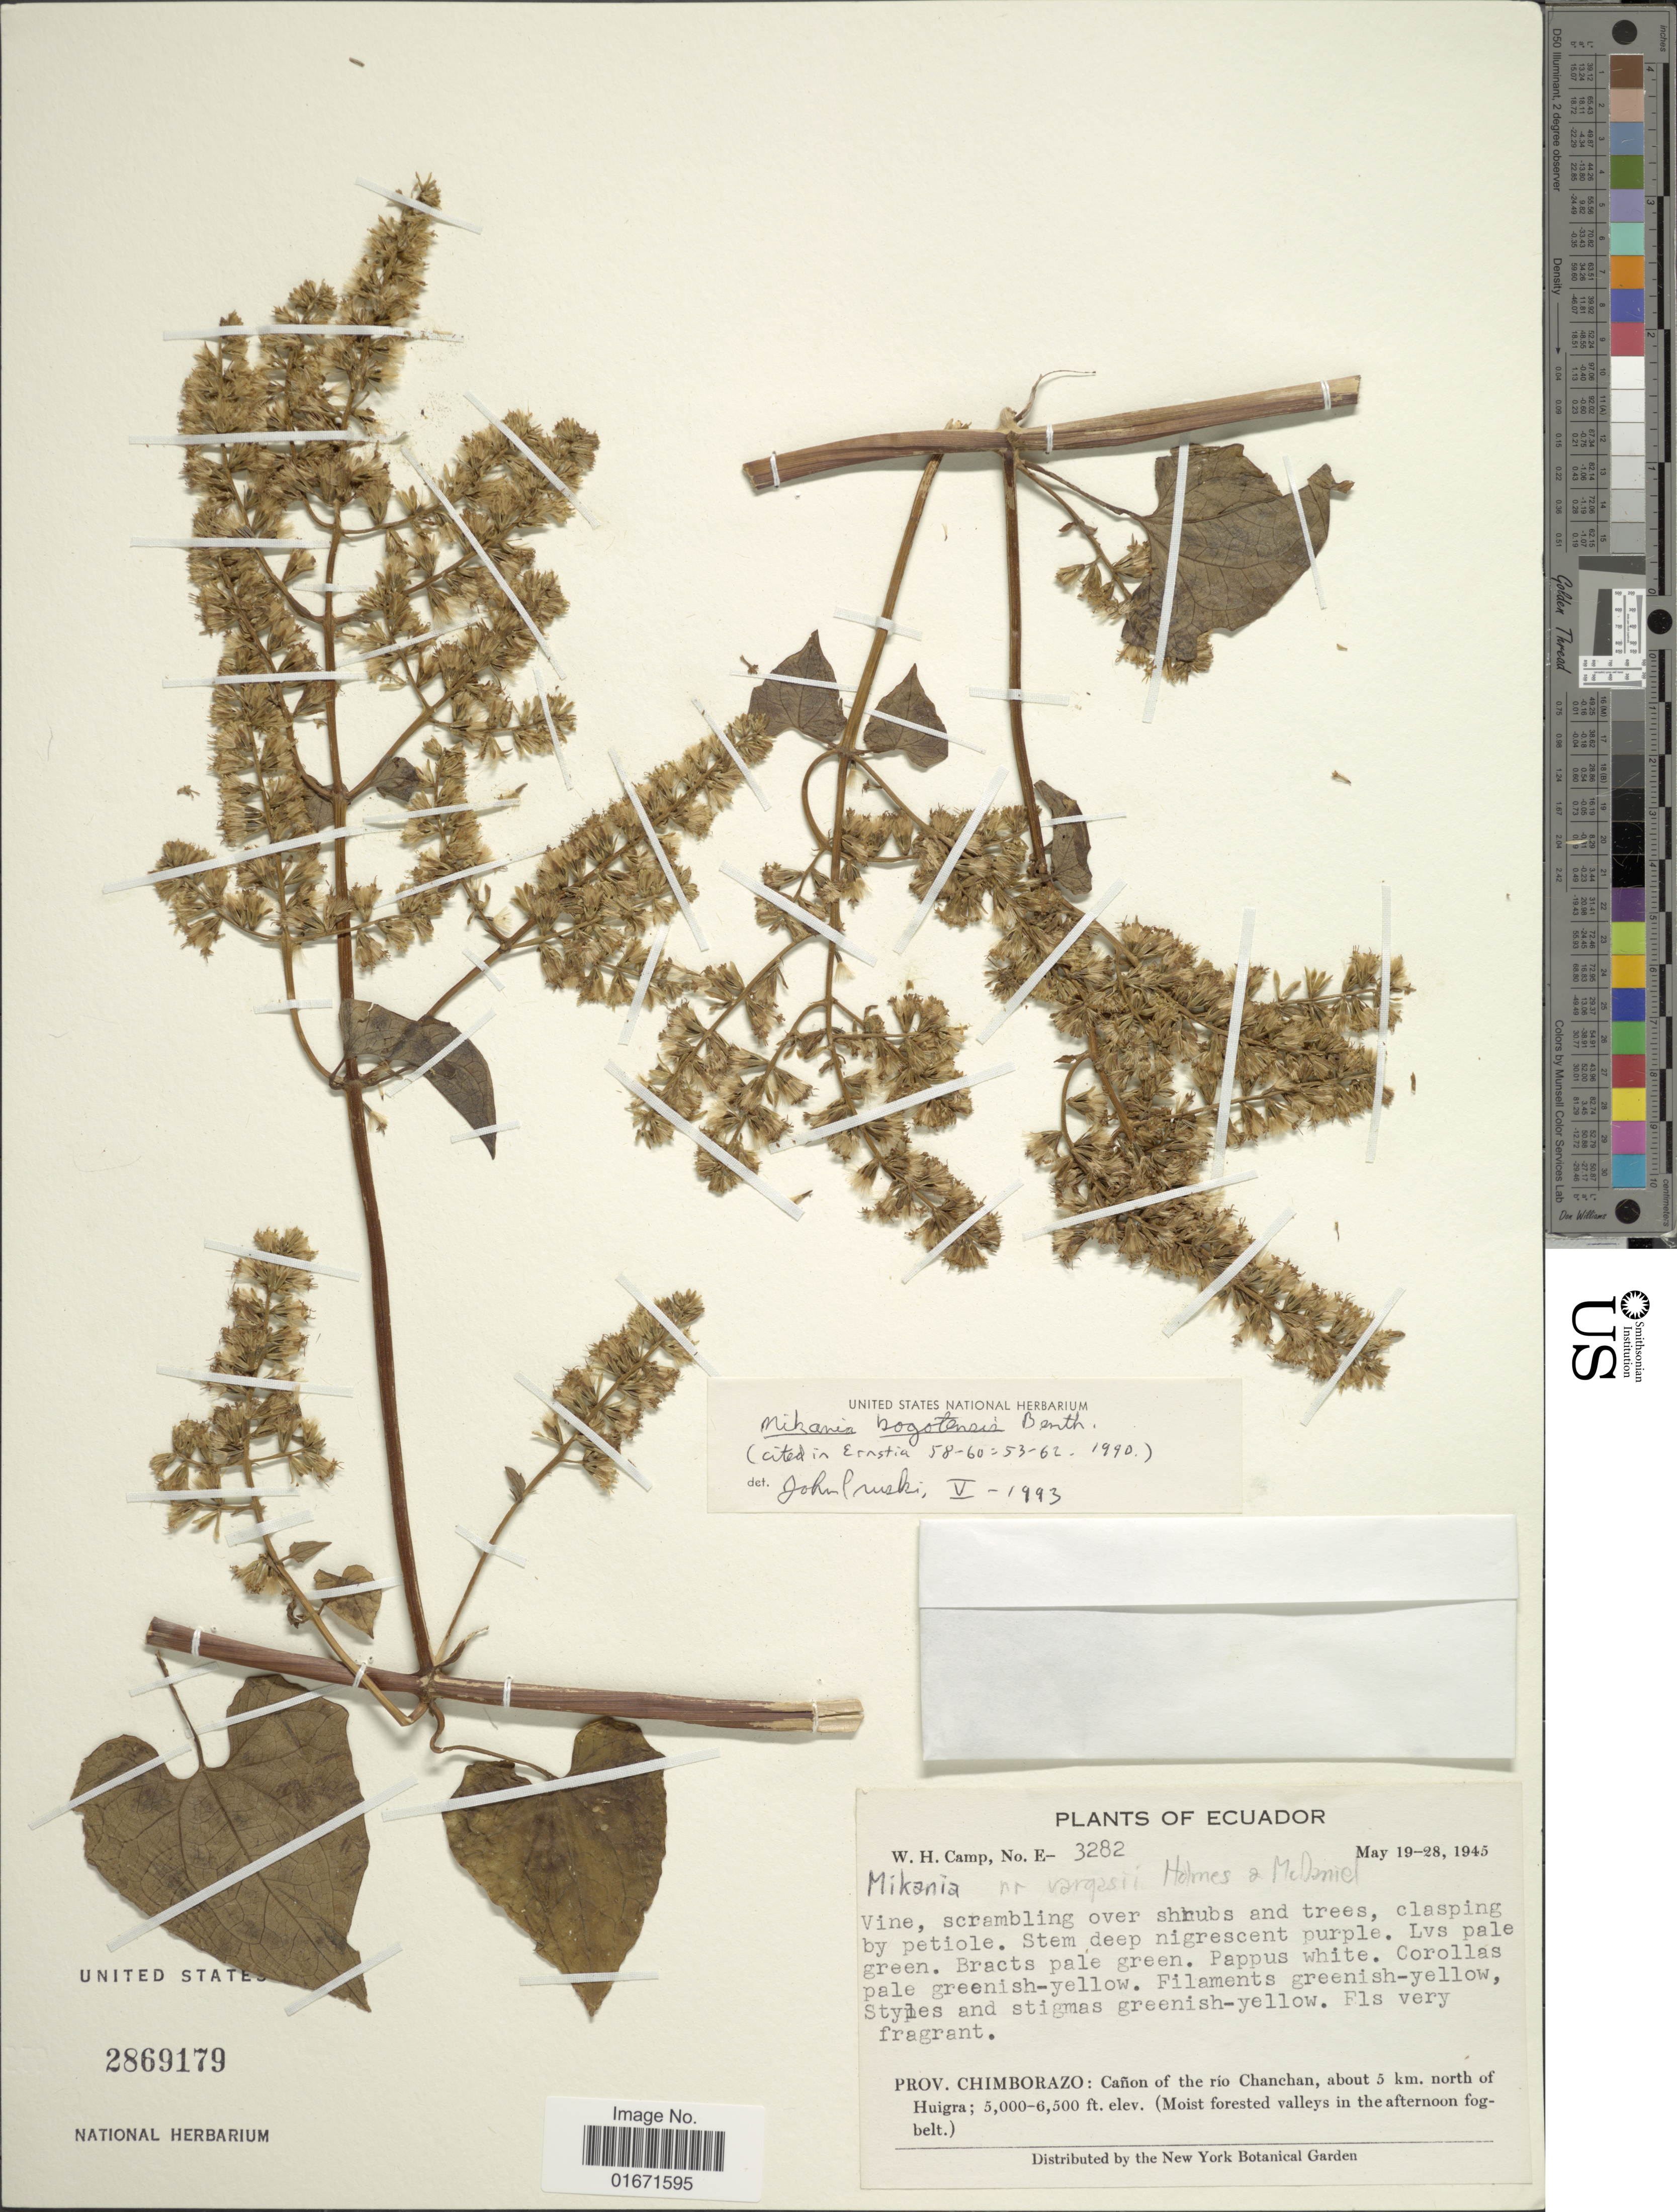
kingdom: Plantae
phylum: Tracheophyta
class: Magnoliopsida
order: Asterales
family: Asteraceae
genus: Mikania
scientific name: Mikania bogotensis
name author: Benth.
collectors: W. H. Camp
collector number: E-3282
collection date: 1945-05-19/1945-05-28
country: Ecuador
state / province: Chimborazo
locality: Prov. Chimborazo: Cañon of the río Chanchan, about 5 km. north of Huigra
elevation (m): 1524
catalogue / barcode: US 2869179